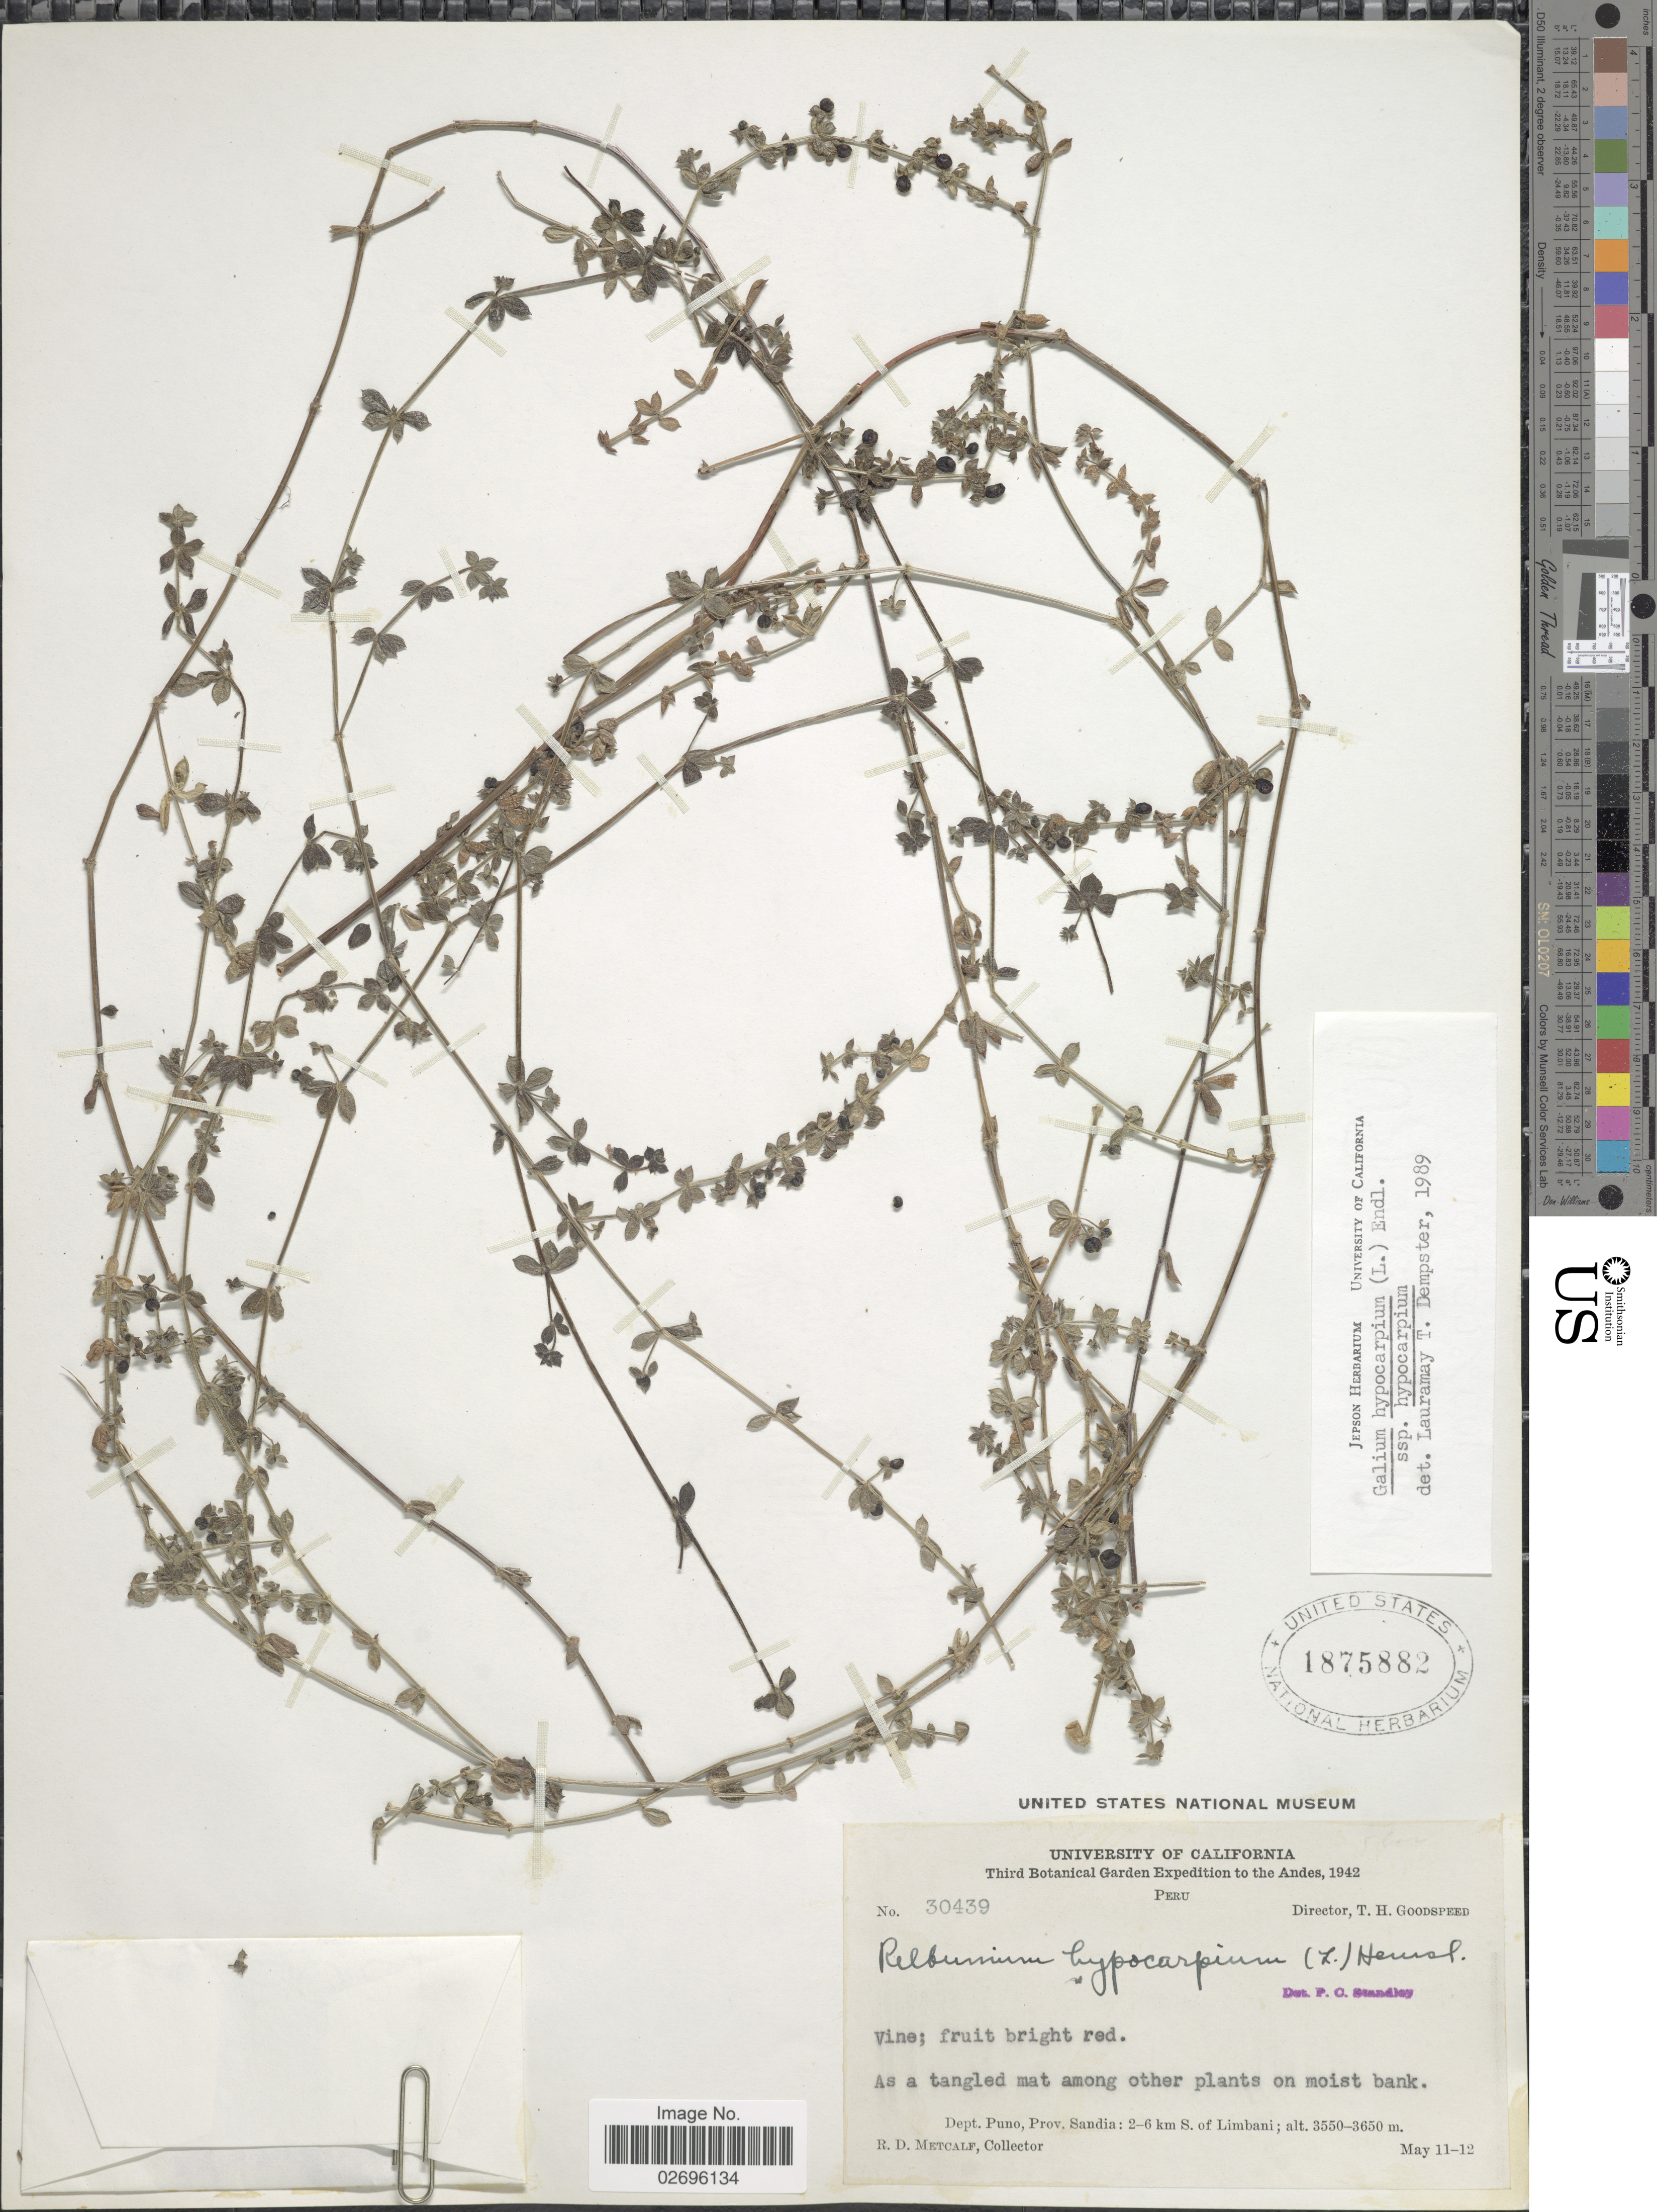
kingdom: Plantae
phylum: Tracheophyta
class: Magnoliopsida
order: Gentianales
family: Rubiaceae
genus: Galium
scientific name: Galium hypocarpium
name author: (L.) Endl. ex Griseb.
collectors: R. D. Metcalf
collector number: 30439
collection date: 1942-05-11/1942-05-12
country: Peru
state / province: Puno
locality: The Andes. Dept. Puno, Prov. Sandia: 2-6 km S. of Limbani.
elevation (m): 3550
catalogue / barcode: US 1875882